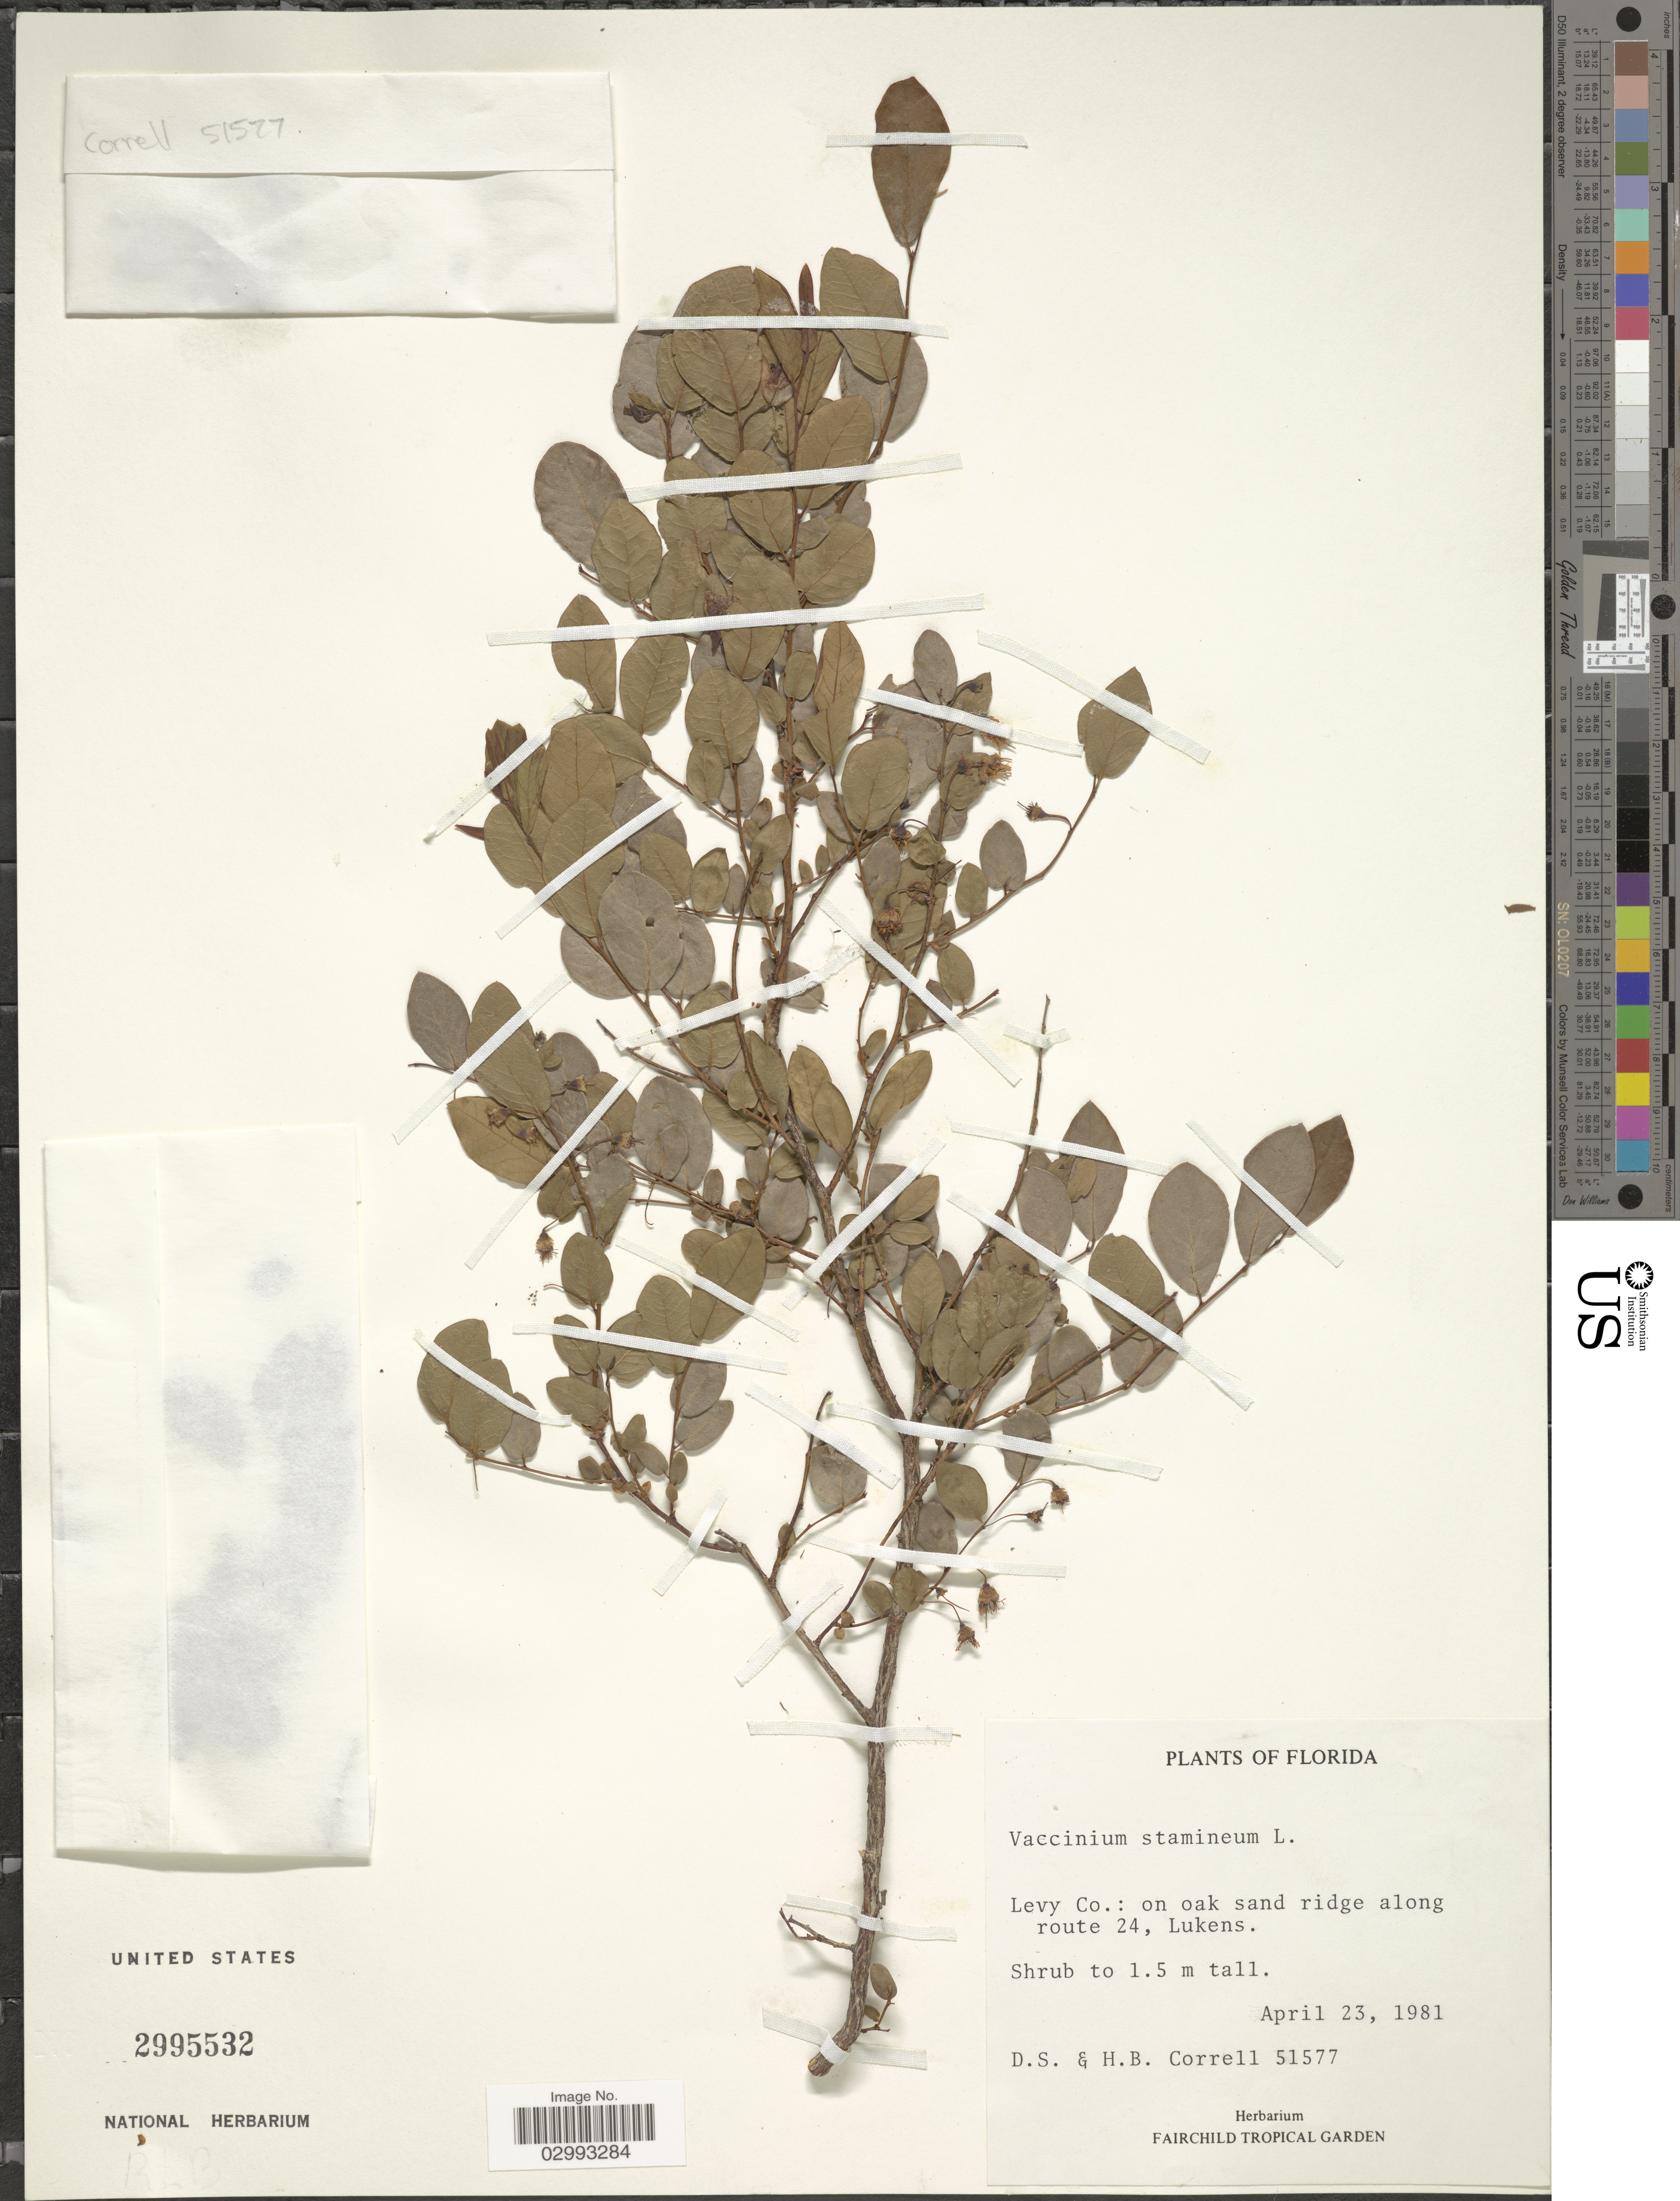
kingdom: Plantae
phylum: Tracheophyta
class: Magnoliopsida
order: Ericales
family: Ericaceae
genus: Polycodium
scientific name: Polycodium stamineum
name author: (L.) Greene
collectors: D. S. Correll & H. Correll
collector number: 51577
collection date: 1981-04-23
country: United States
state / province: Florida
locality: Levy Co.: on oak sand ridge along route 24, Lukens.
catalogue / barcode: US 2995532